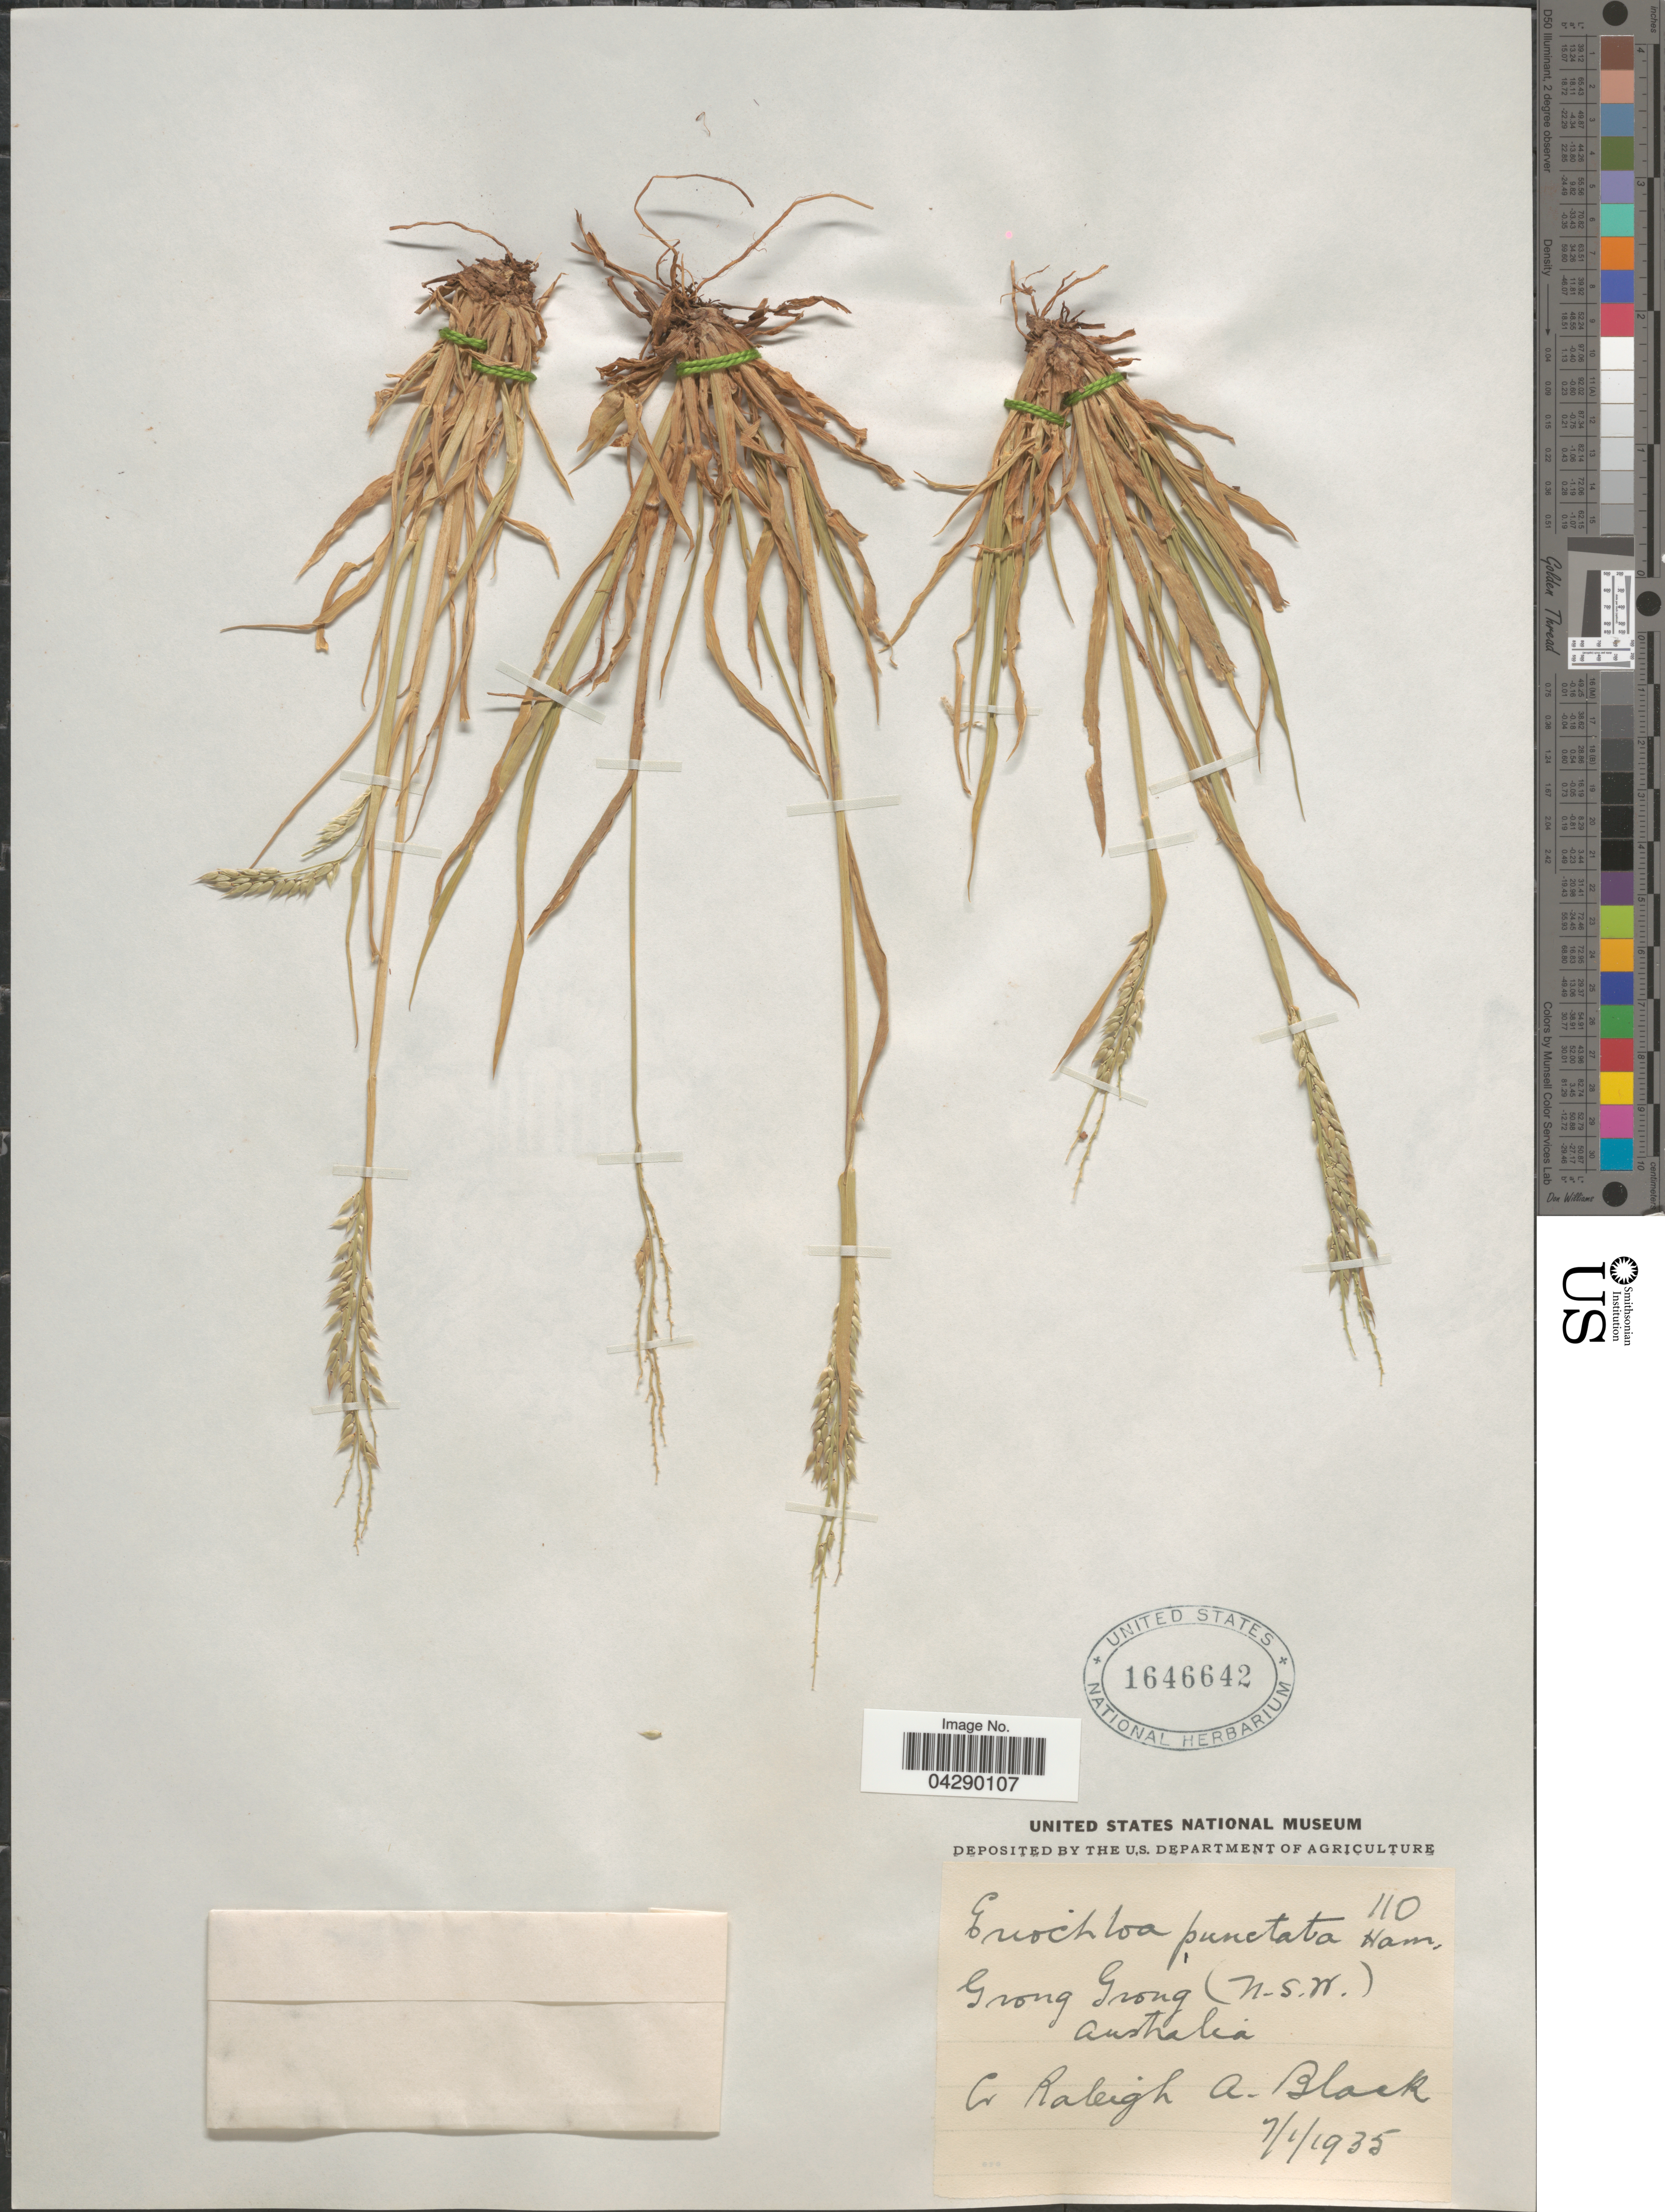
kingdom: Plantae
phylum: Tracheophyta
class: Liliopsida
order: Poales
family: Poaceae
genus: Eriochloa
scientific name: Eriochloa punctata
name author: (L.) Desv. ex Ham.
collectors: R. A. Black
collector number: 110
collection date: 1935-01-07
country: Australia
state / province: New South Wales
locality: Grong Grong.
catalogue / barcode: US 1646642